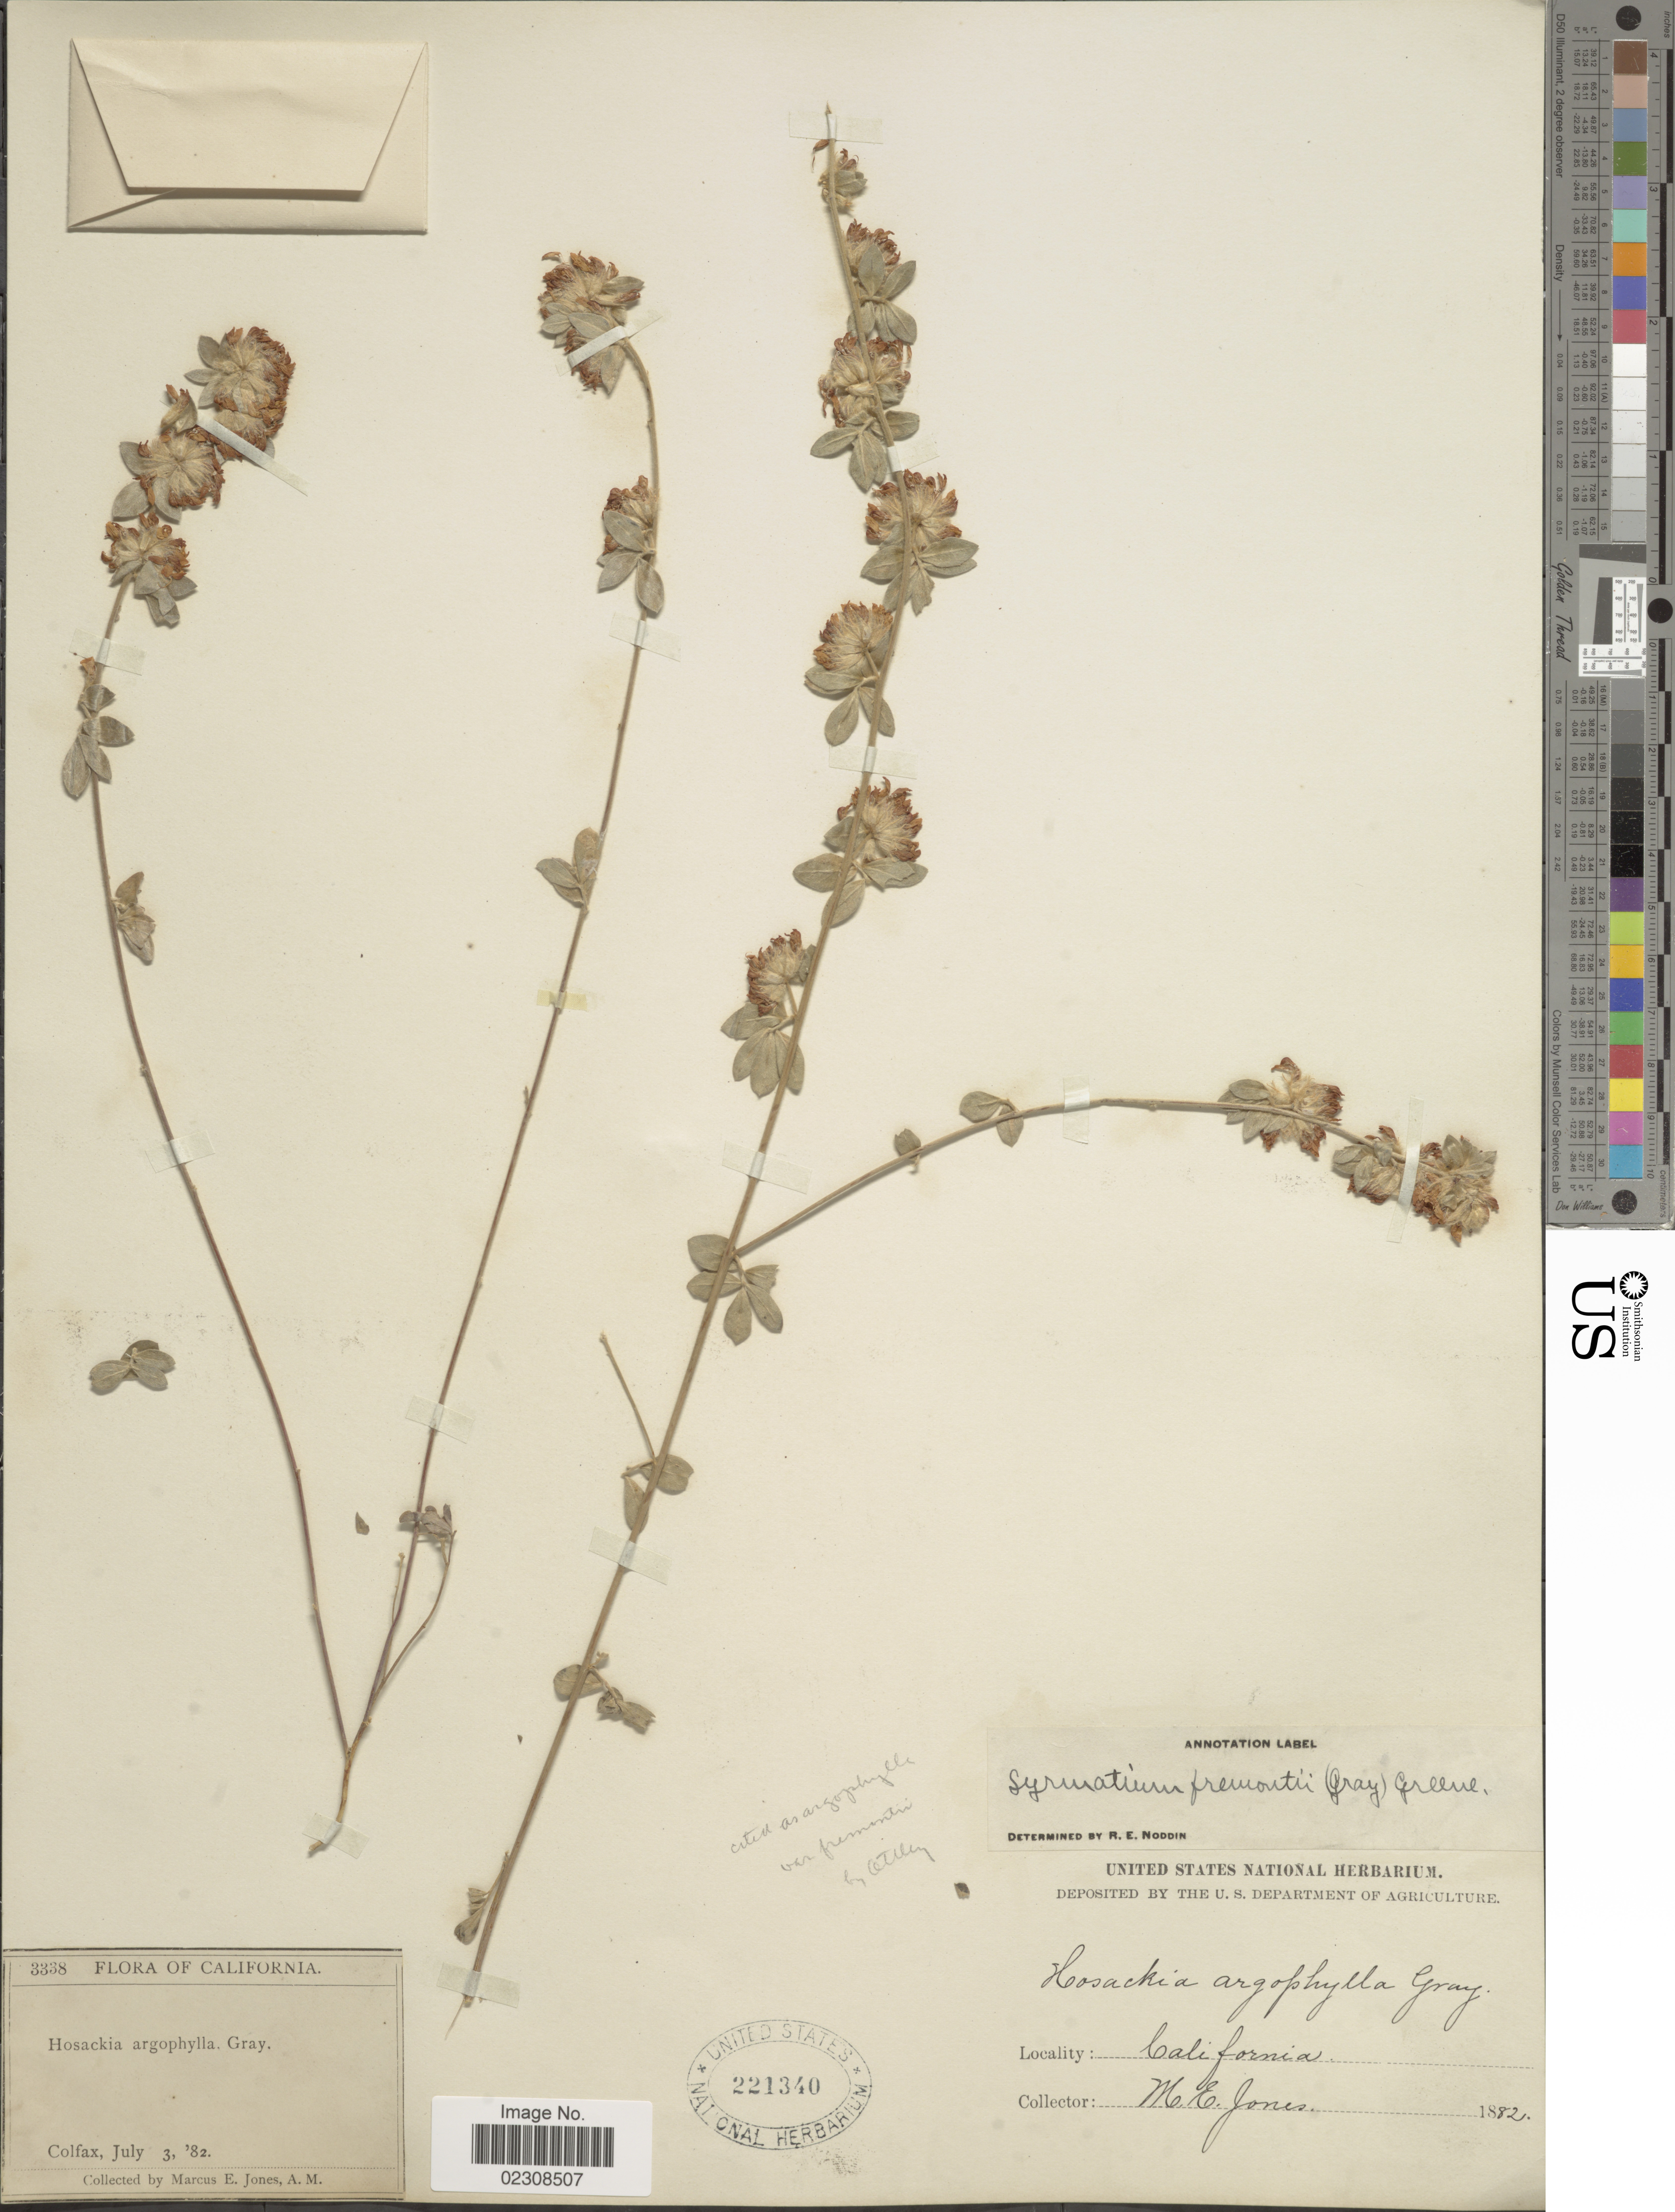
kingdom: Plantae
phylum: Tracheophyta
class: Magnoliopsida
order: Fabales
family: Fabaceae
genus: Syrmatium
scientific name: Syrmatium fremontii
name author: (A. Gray) A. Heller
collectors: M. E. Jones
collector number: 3338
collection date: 1882-07-03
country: United States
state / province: California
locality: Colfax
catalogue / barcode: US 221340